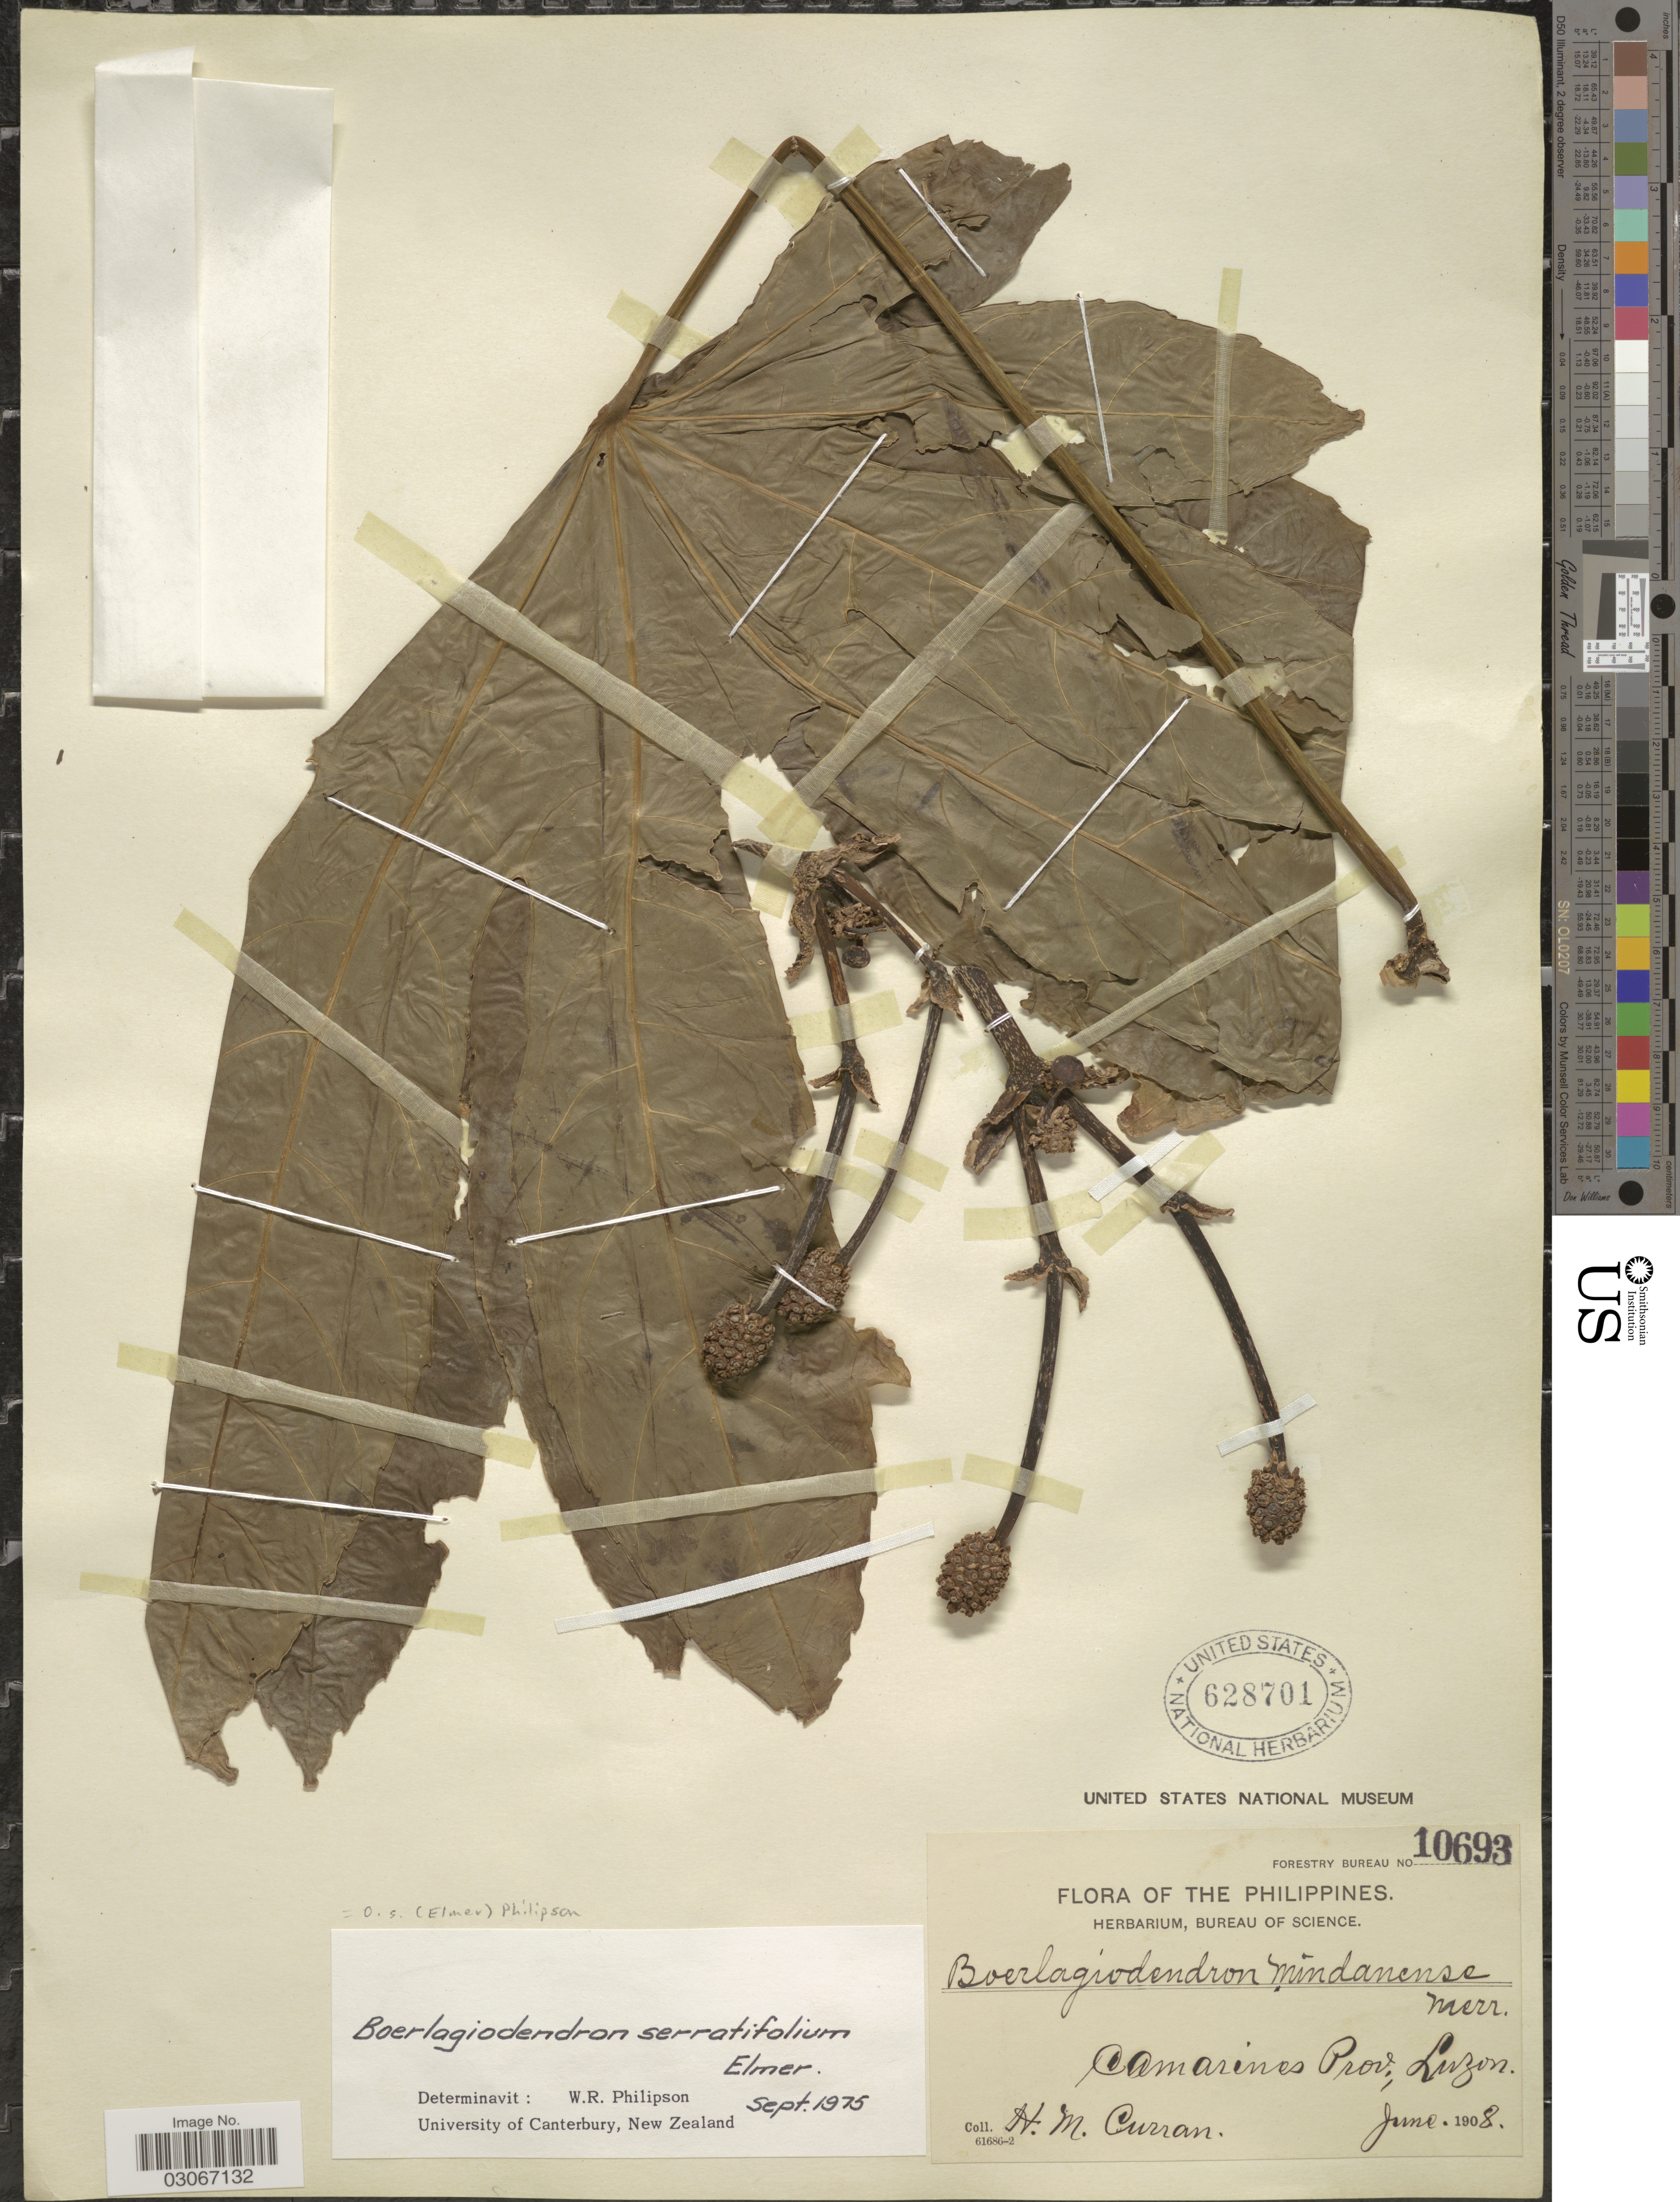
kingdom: Plantae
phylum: Tracheophyta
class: Magnoliopsida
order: Apiales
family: Araliaceae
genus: Osmoxylon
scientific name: Osmoxylon serratifolium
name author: (Elmer) Philipson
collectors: H. M. Curran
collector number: Forestry Bureau 10693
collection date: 1908-06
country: Philippines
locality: Camarines Prov., Luzon.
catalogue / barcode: US 628701